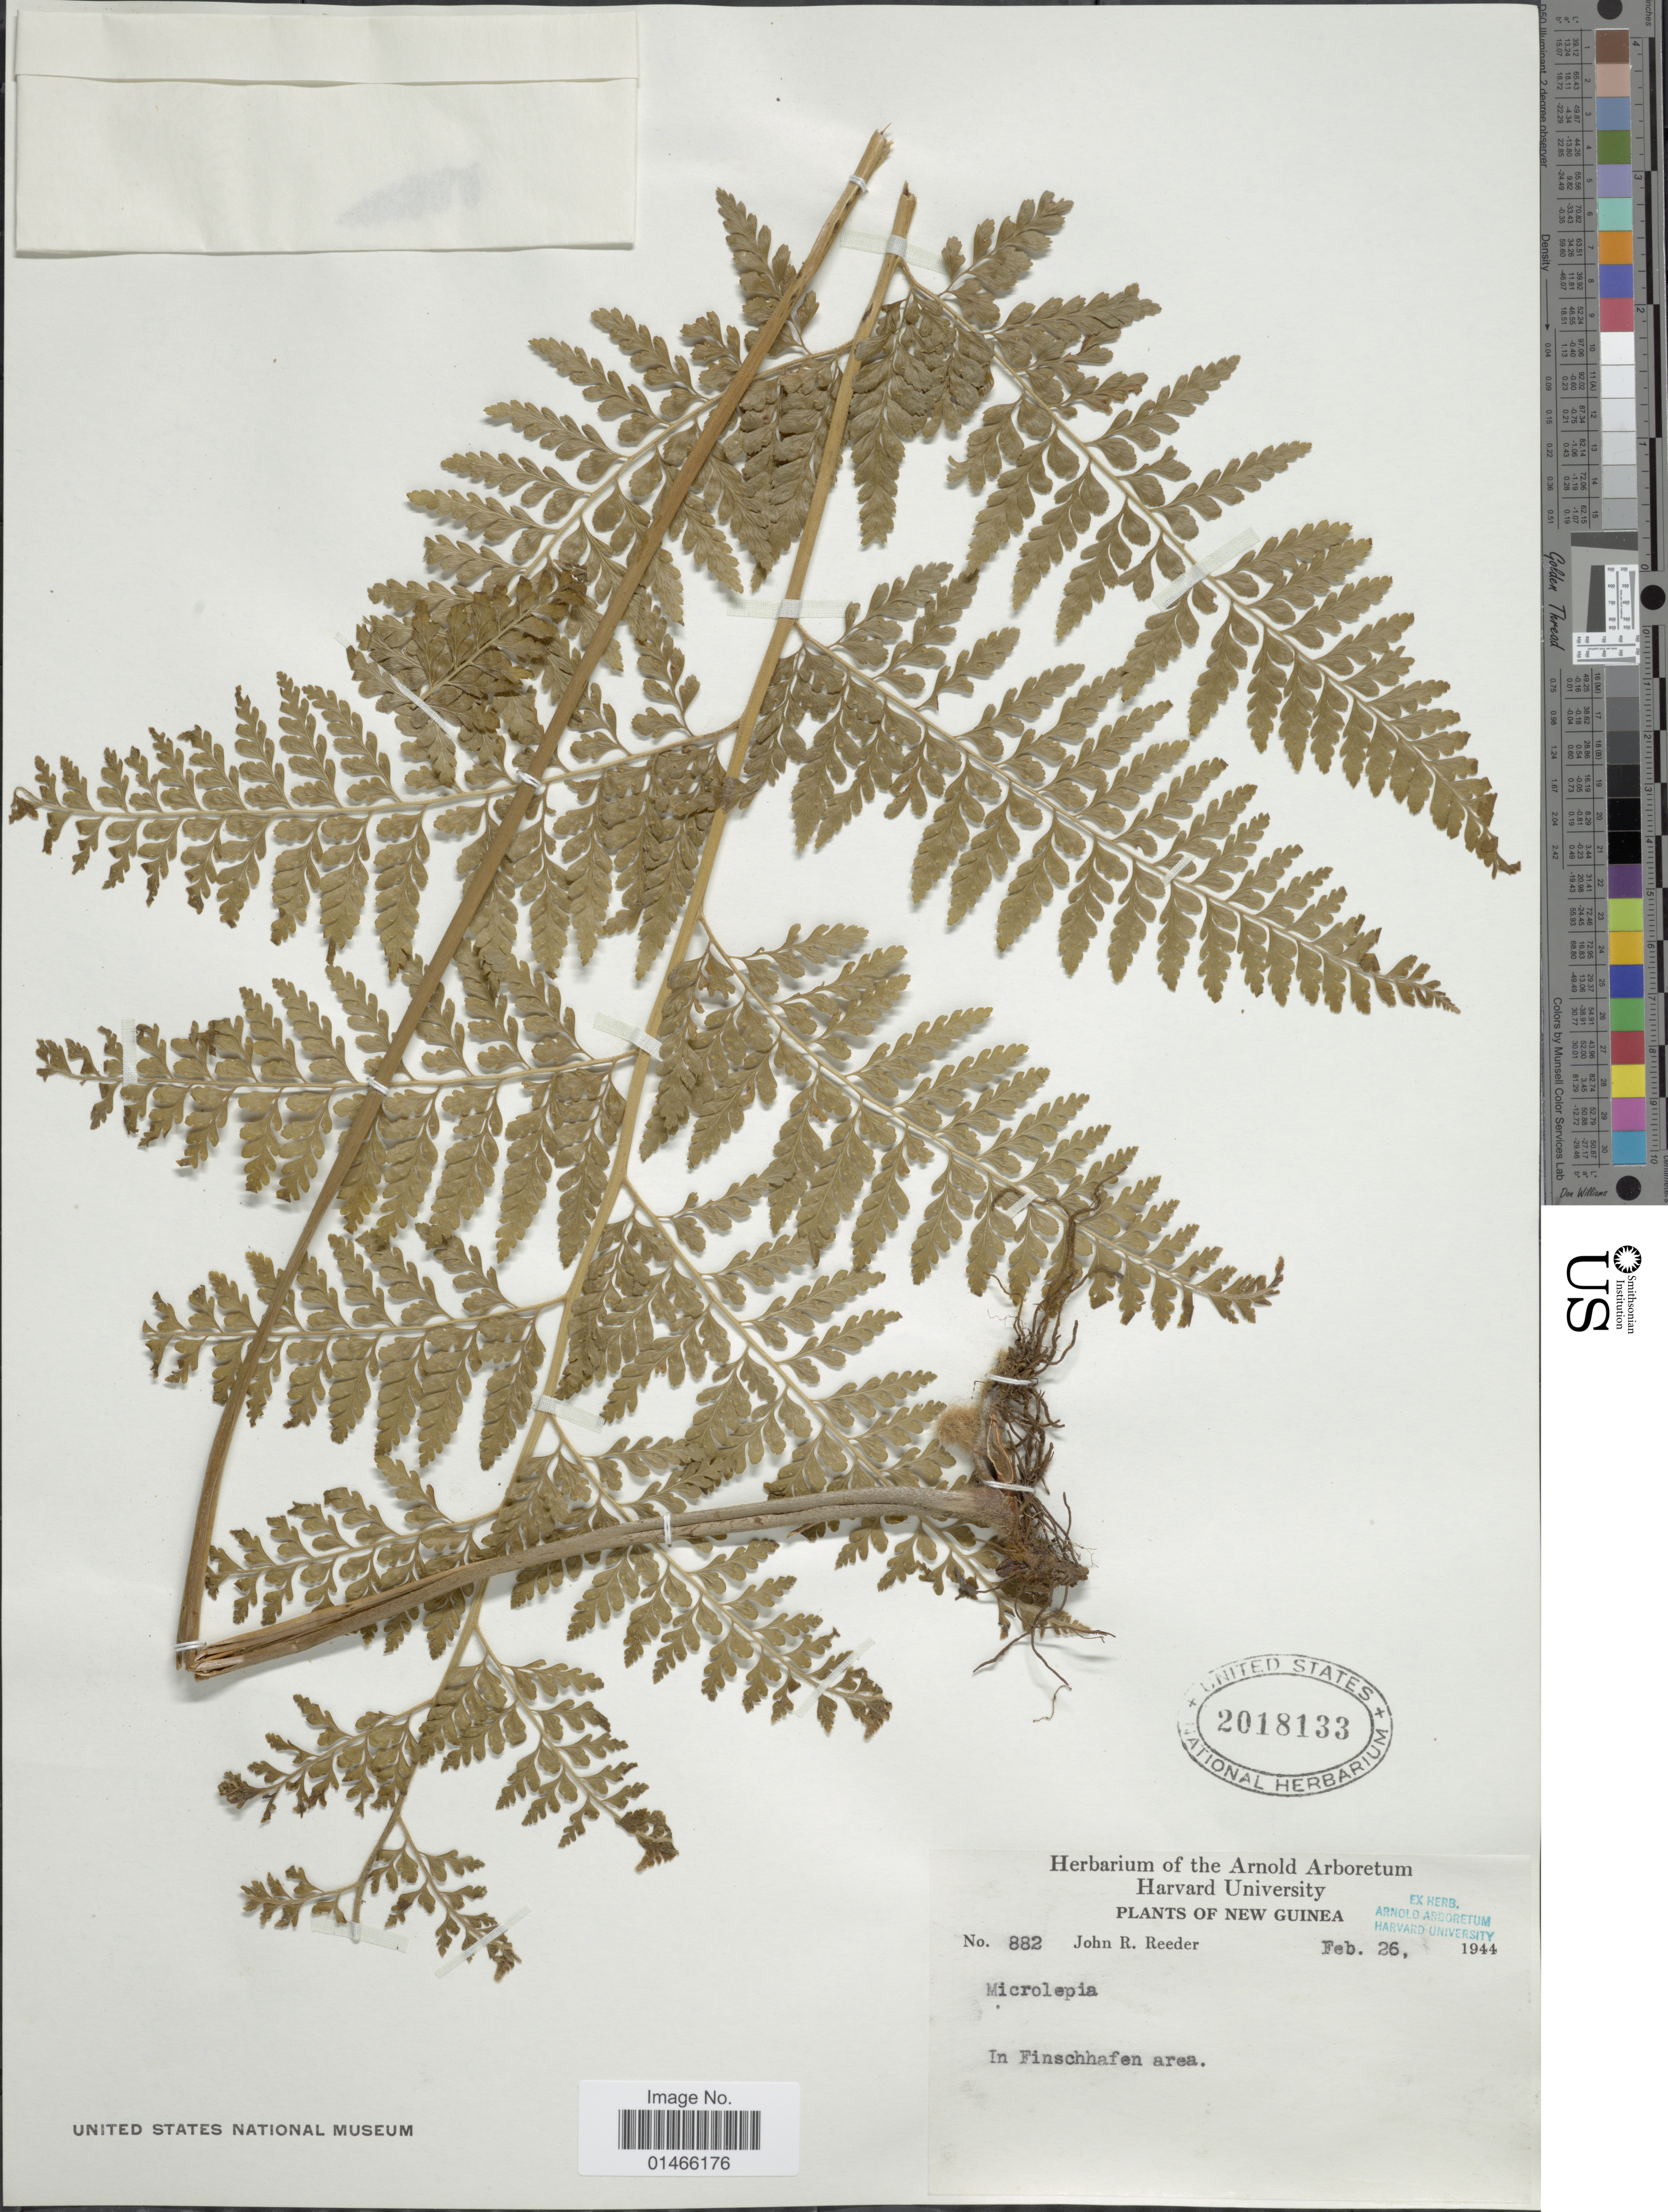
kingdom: Plantae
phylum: Tracheophyta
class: Polypodiopsida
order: Polypodiales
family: Dennstaedtiaceae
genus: Microlepia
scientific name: Microlepia sp.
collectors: J. R. Reeder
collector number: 882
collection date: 1944-02-26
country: Papua New Guinea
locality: New Guinea. In Finschhafen area.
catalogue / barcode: US 2018133